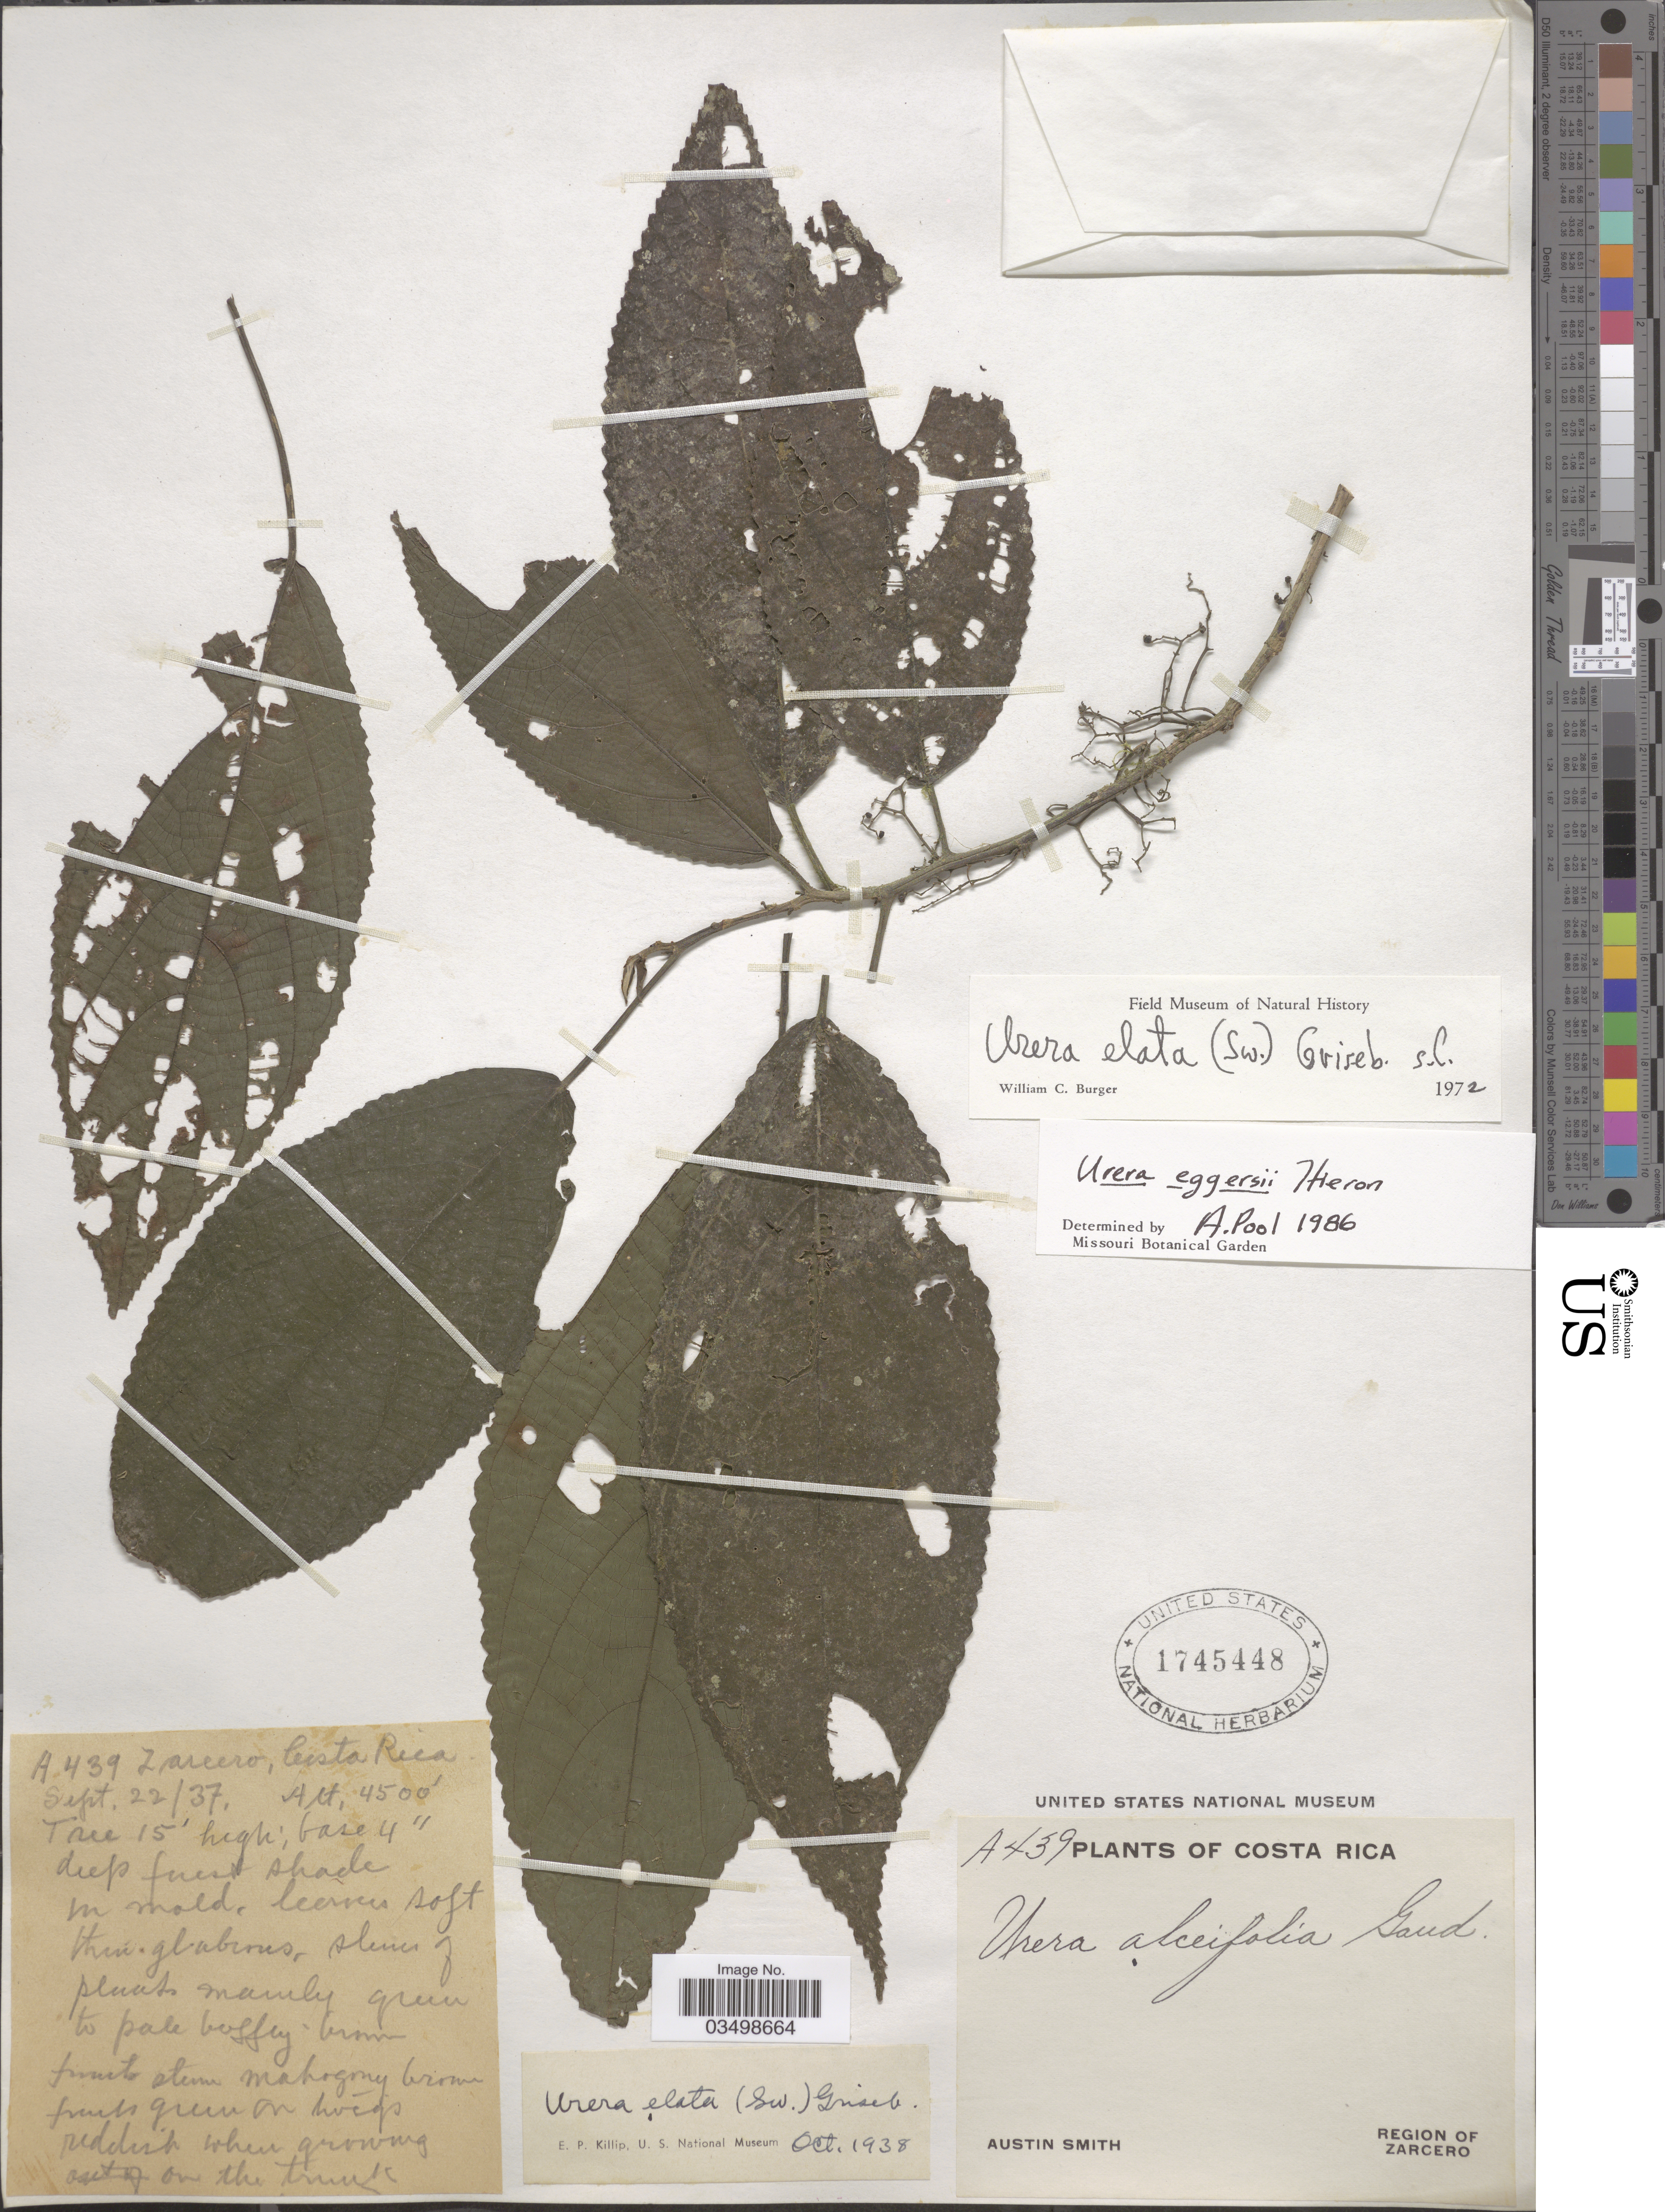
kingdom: Plantae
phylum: Tracheophyta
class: Magnoliopsida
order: Rosales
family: Urticaceae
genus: Urera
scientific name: Urera eggersii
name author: Hieron.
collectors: Aust P. Smith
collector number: A439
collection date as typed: Transcribed d/m/y: 22/9/37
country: Costa Rica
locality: Zarcero, Region of Zarcero.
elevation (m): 1372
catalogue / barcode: US 1745448